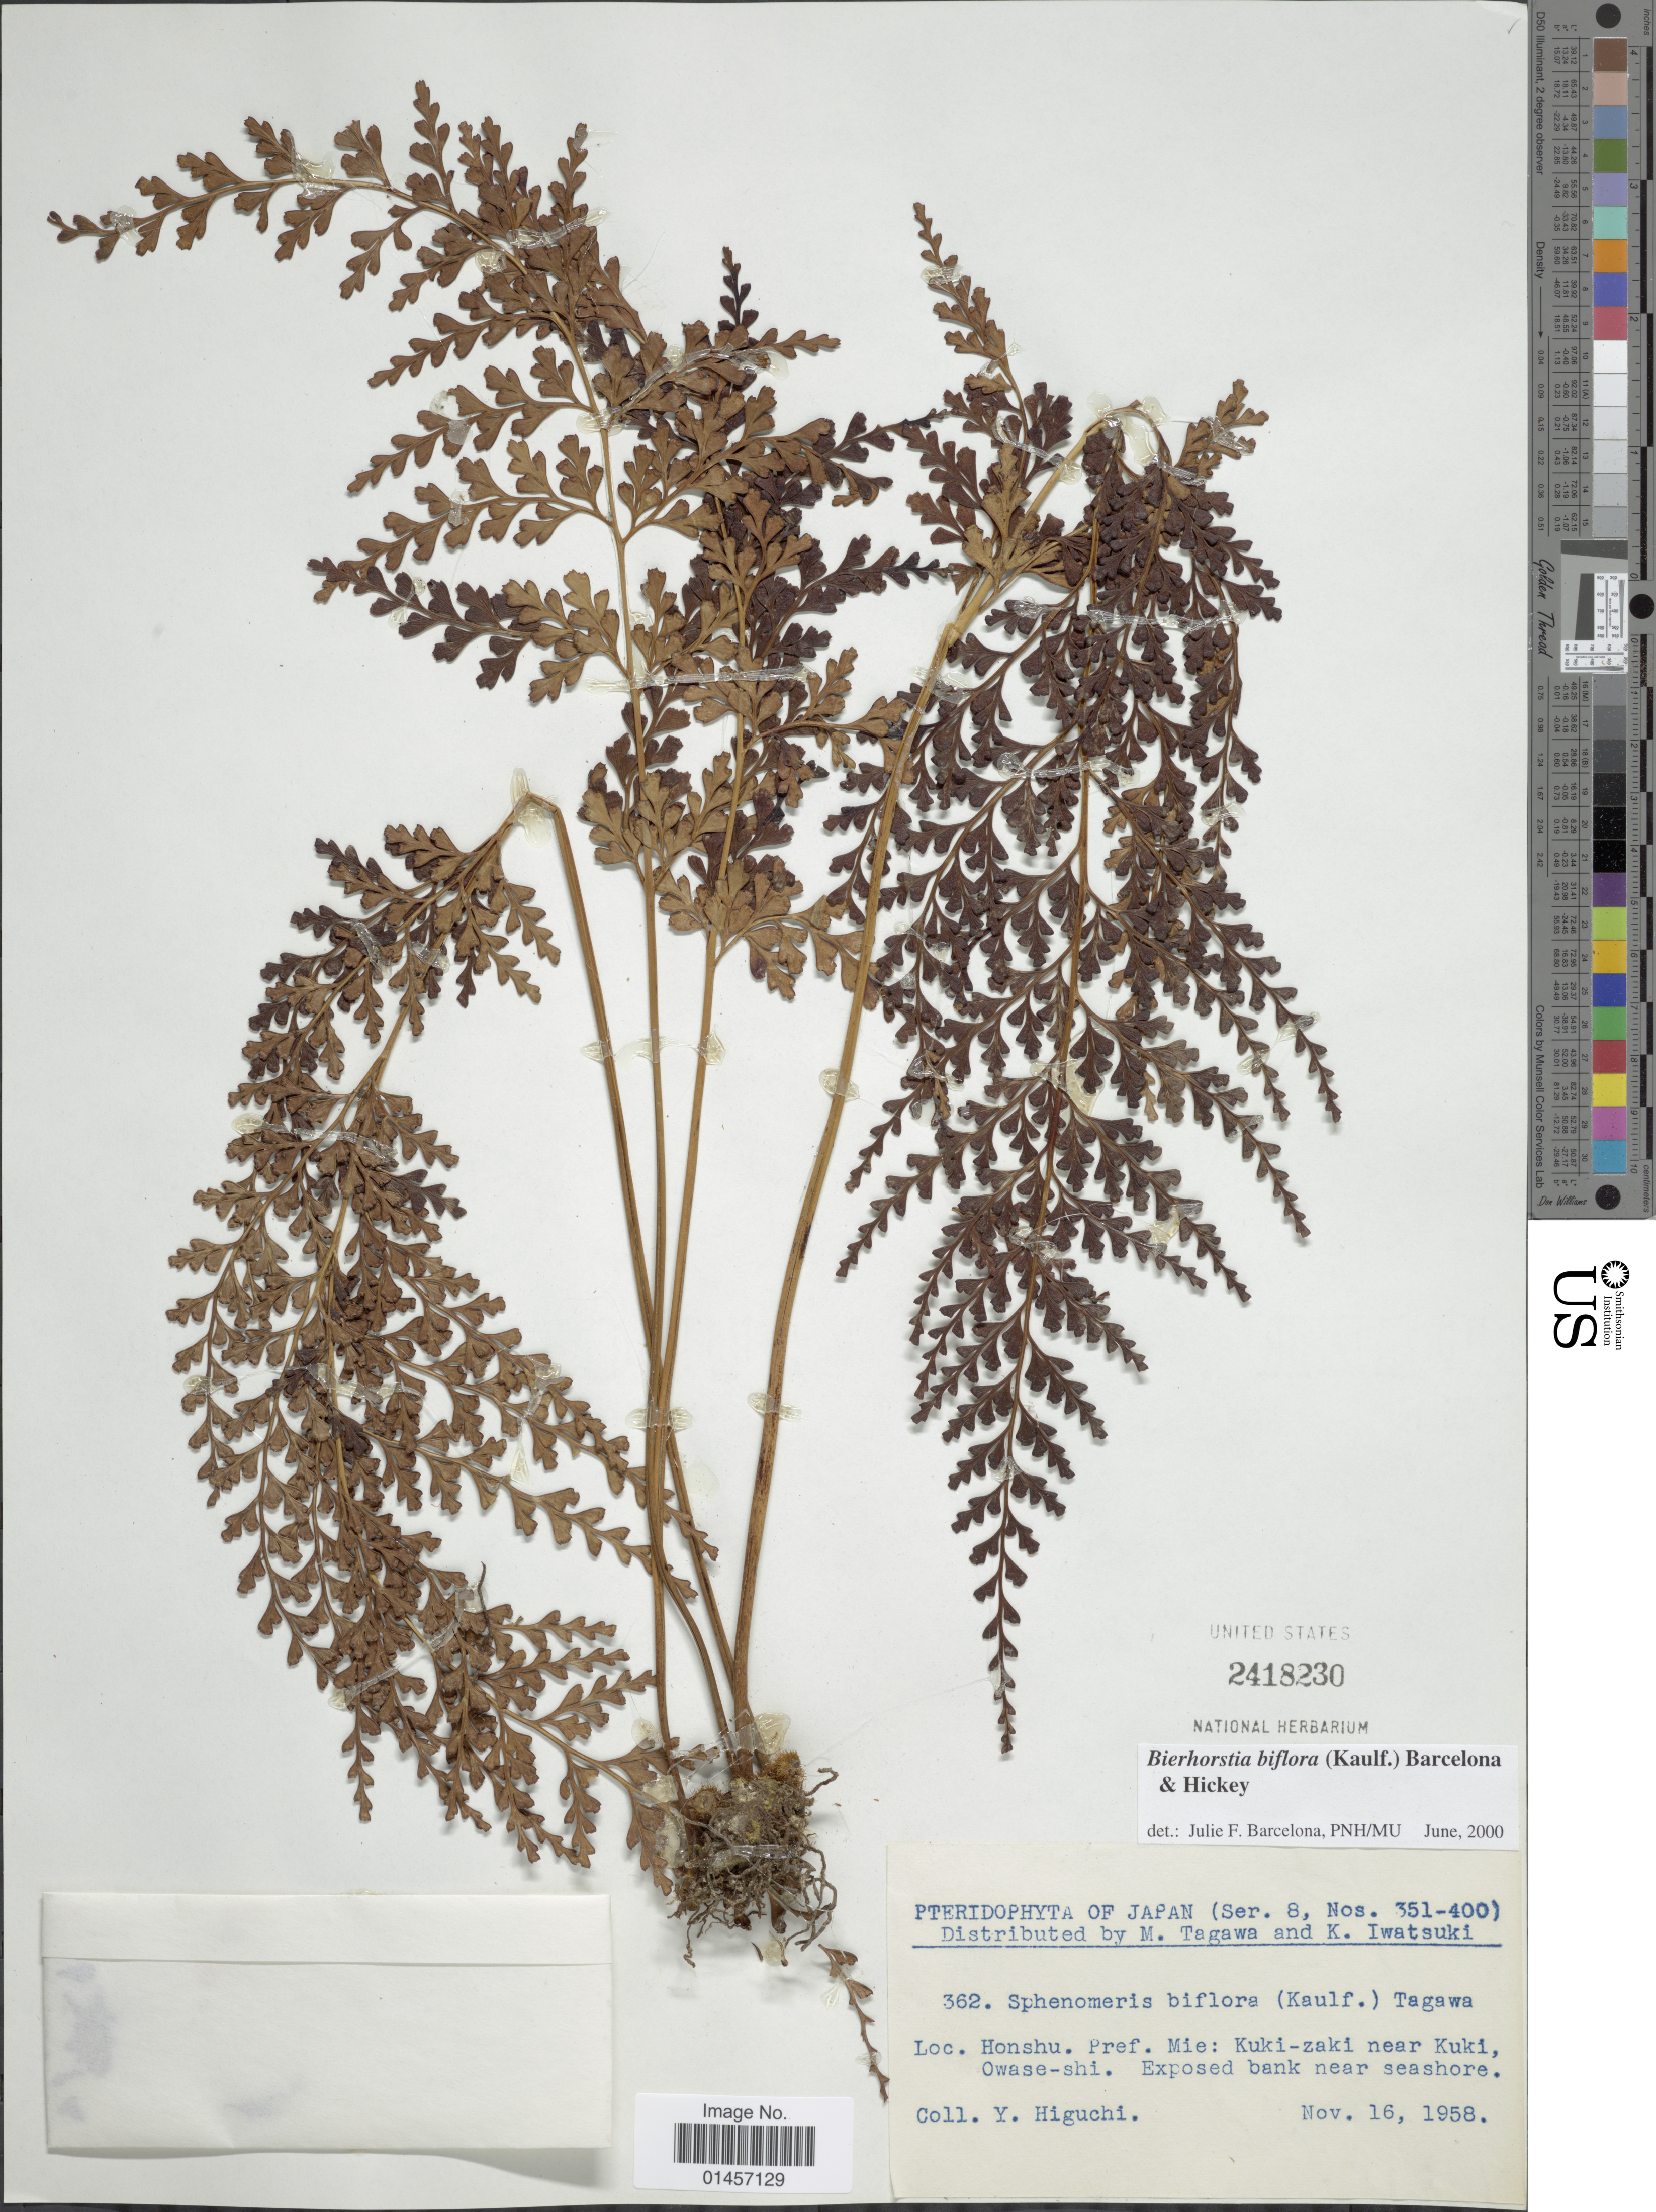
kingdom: Plantae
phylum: Tracheophyta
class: Polypodiopsida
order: Polypodiales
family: Lindsaeaceae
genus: Sphenomeris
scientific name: Sphenomeris biflora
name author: (Kaulf.) Mett.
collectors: Y. Higuchi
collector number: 362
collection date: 1958-11-16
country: Japan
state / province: Mie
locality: Honshu. pref. Mie: Kuki-zaki near Kuki, Owase-shi, exposed bank near seashore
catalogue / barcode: US 2418230